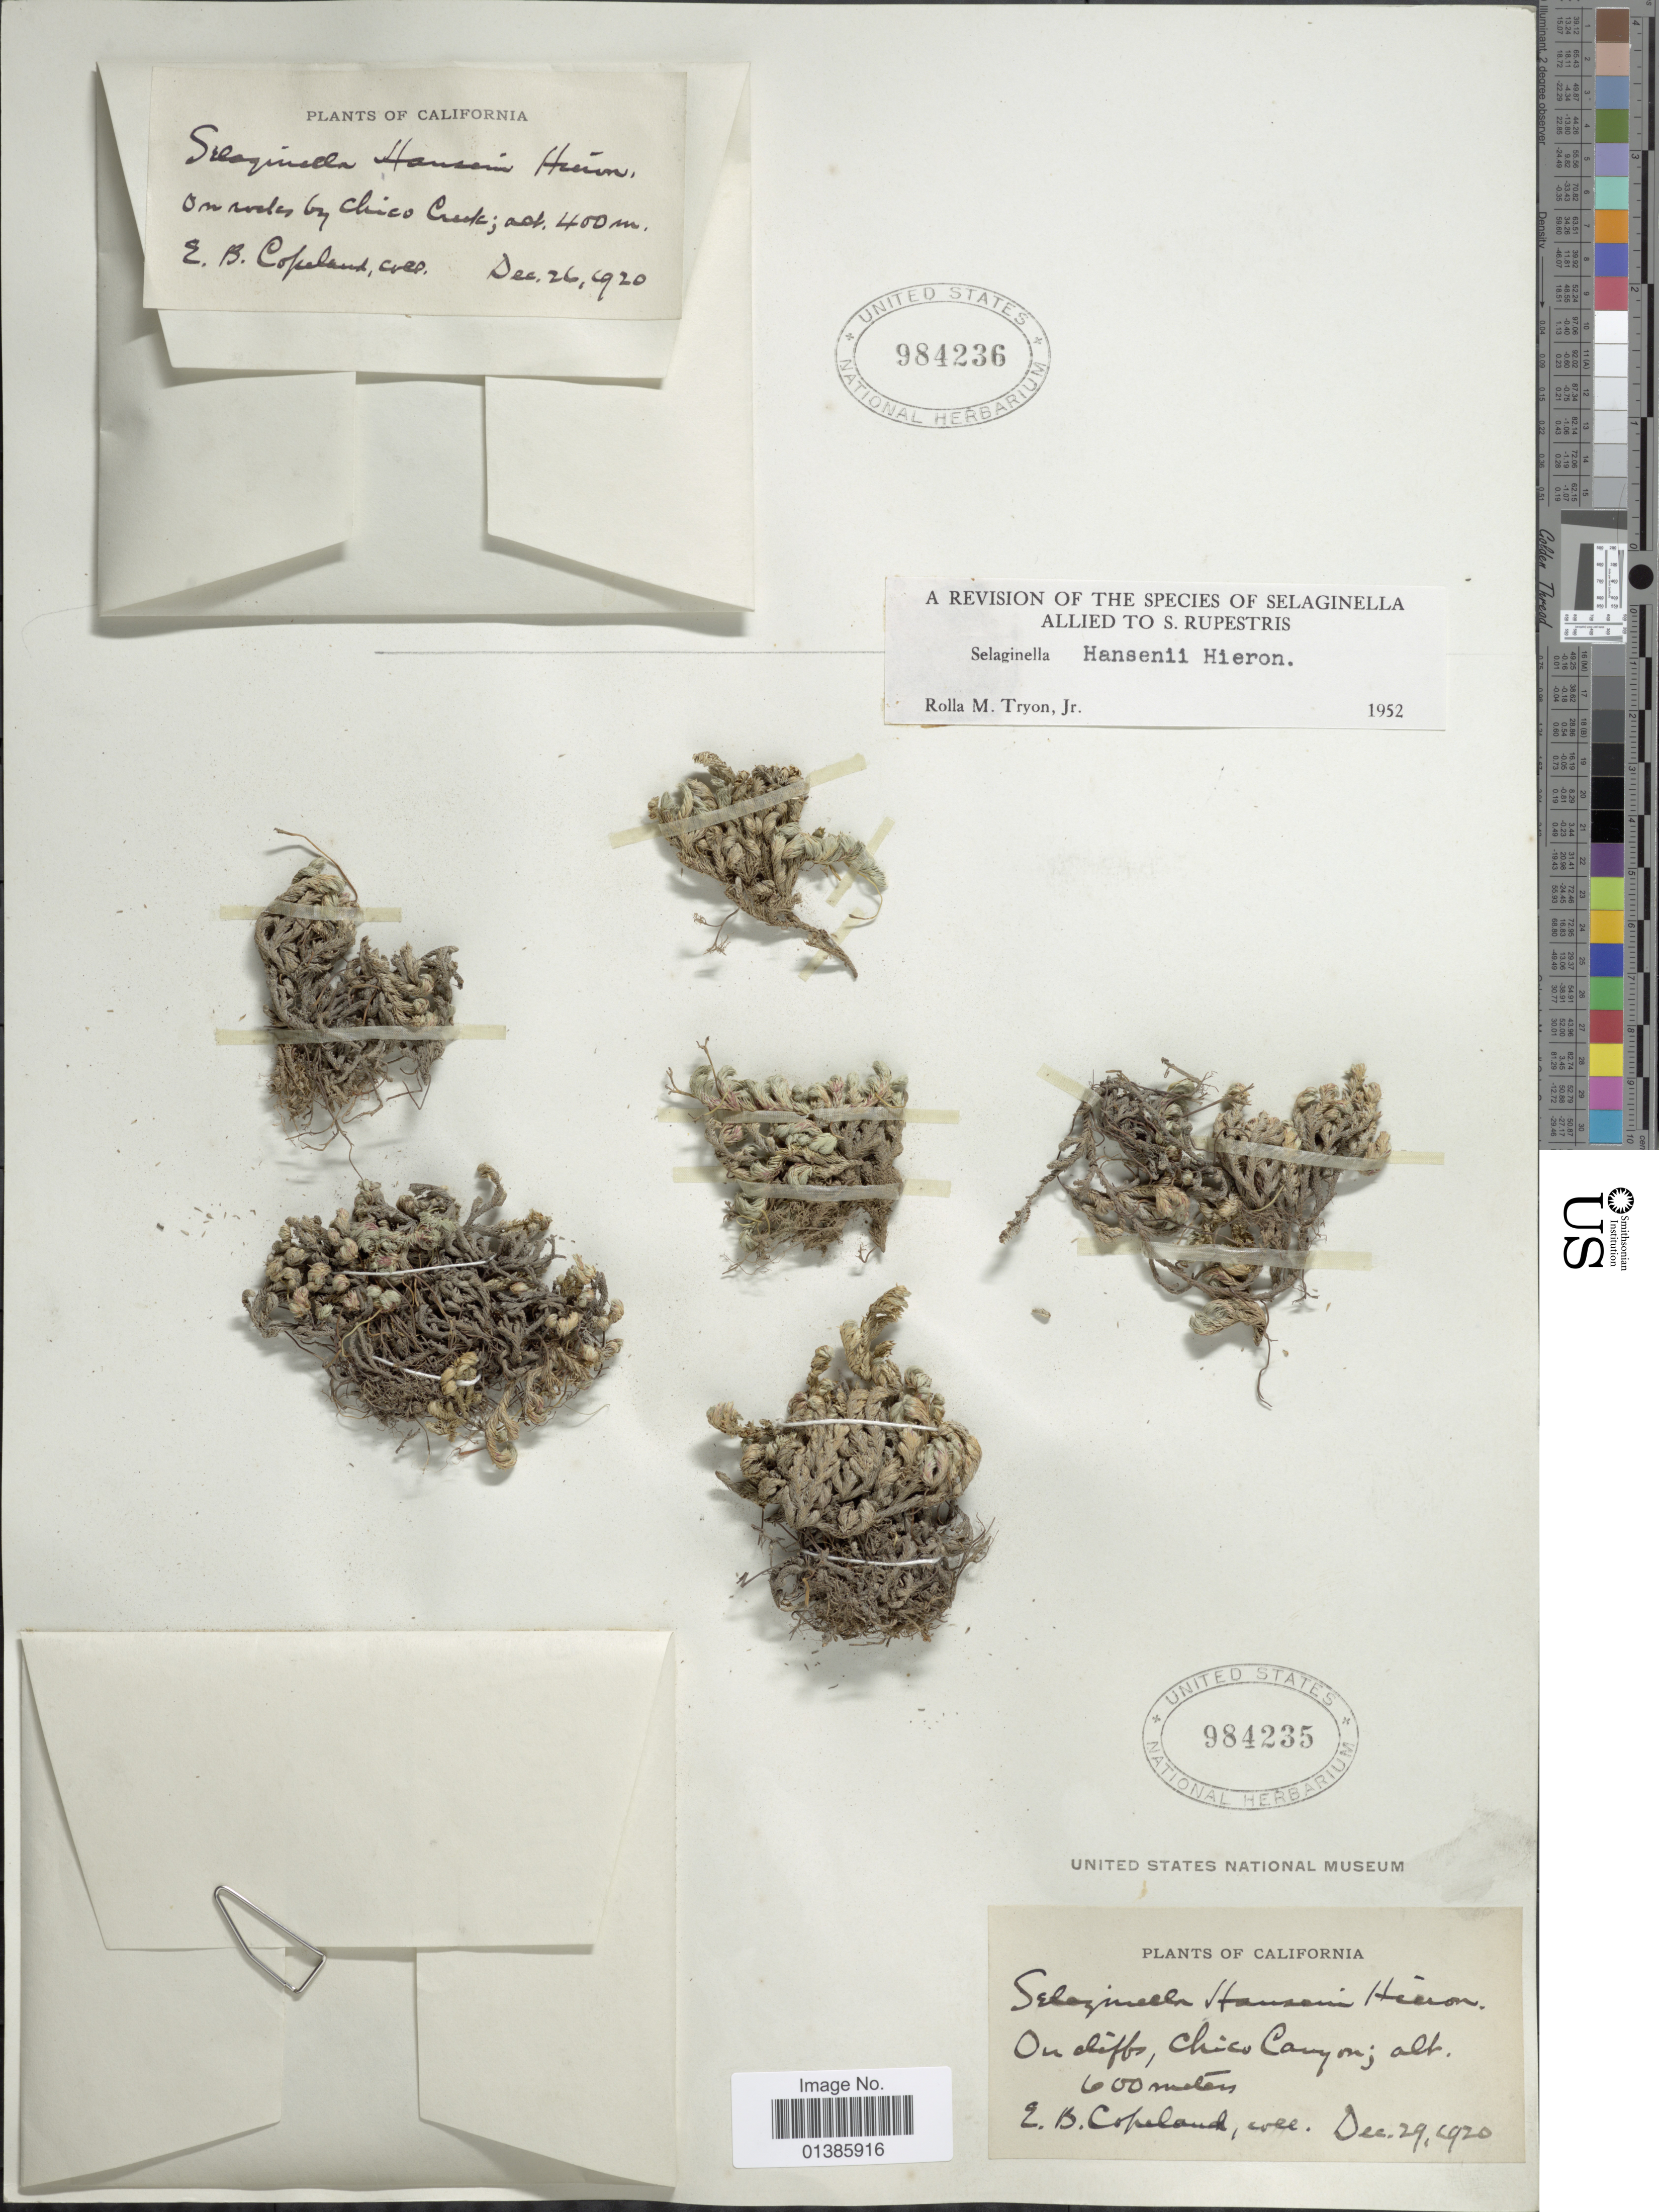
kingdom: Plantae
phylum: Tracheophyta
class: Lycopodiopsida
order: Selaginellales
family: Selaginellaceae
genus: Selaginella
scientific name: Selaginella hansenii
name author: Hieron.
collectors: E. B. Copeland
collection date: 1920-12-26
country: United States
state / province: California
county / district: Butte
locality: On roads by Chico Creek.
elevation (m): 400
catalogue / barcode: US 984236-2